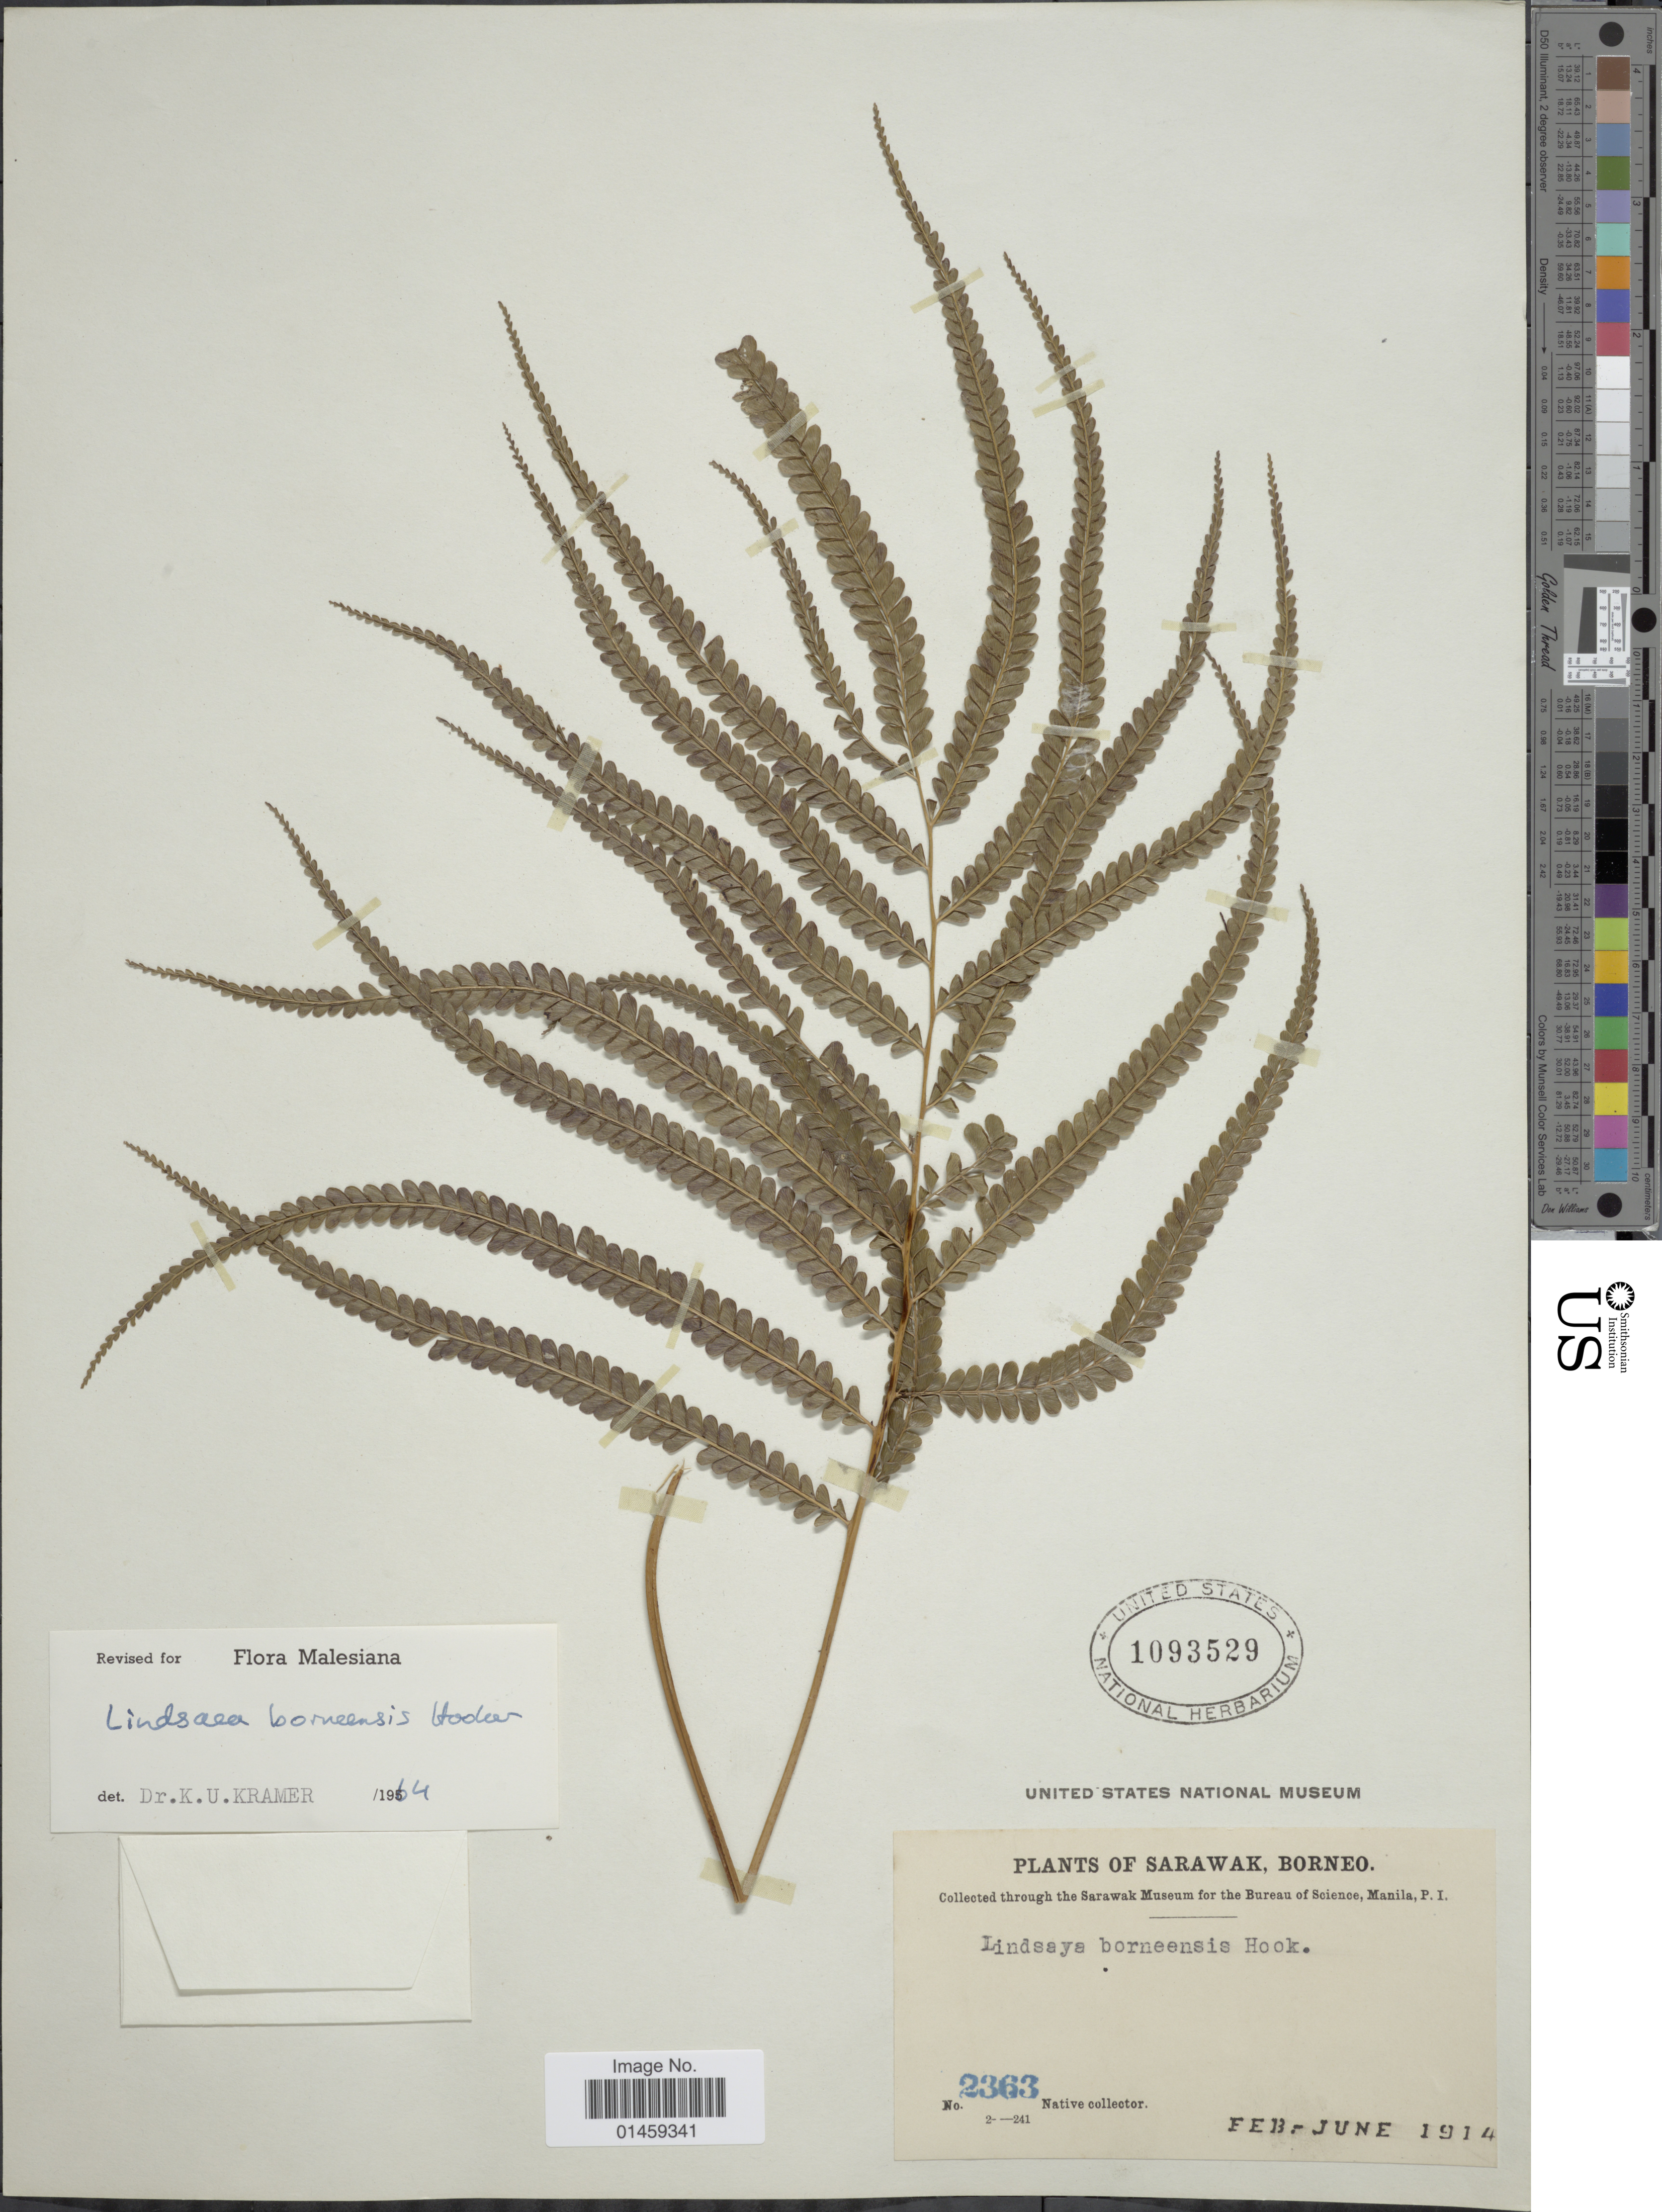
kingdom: Plantae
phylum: Tracheophyta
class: Polypodiopsida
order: Polypodiales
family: Lindsaeaceae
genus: Lindsaea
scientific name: Lindsaea borneensis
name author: Hook.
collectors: Native collector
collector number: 2363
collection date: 1914-02/1914-06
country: Malaysia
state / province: Sarawak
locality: Borneo.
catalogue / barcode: US 1093529